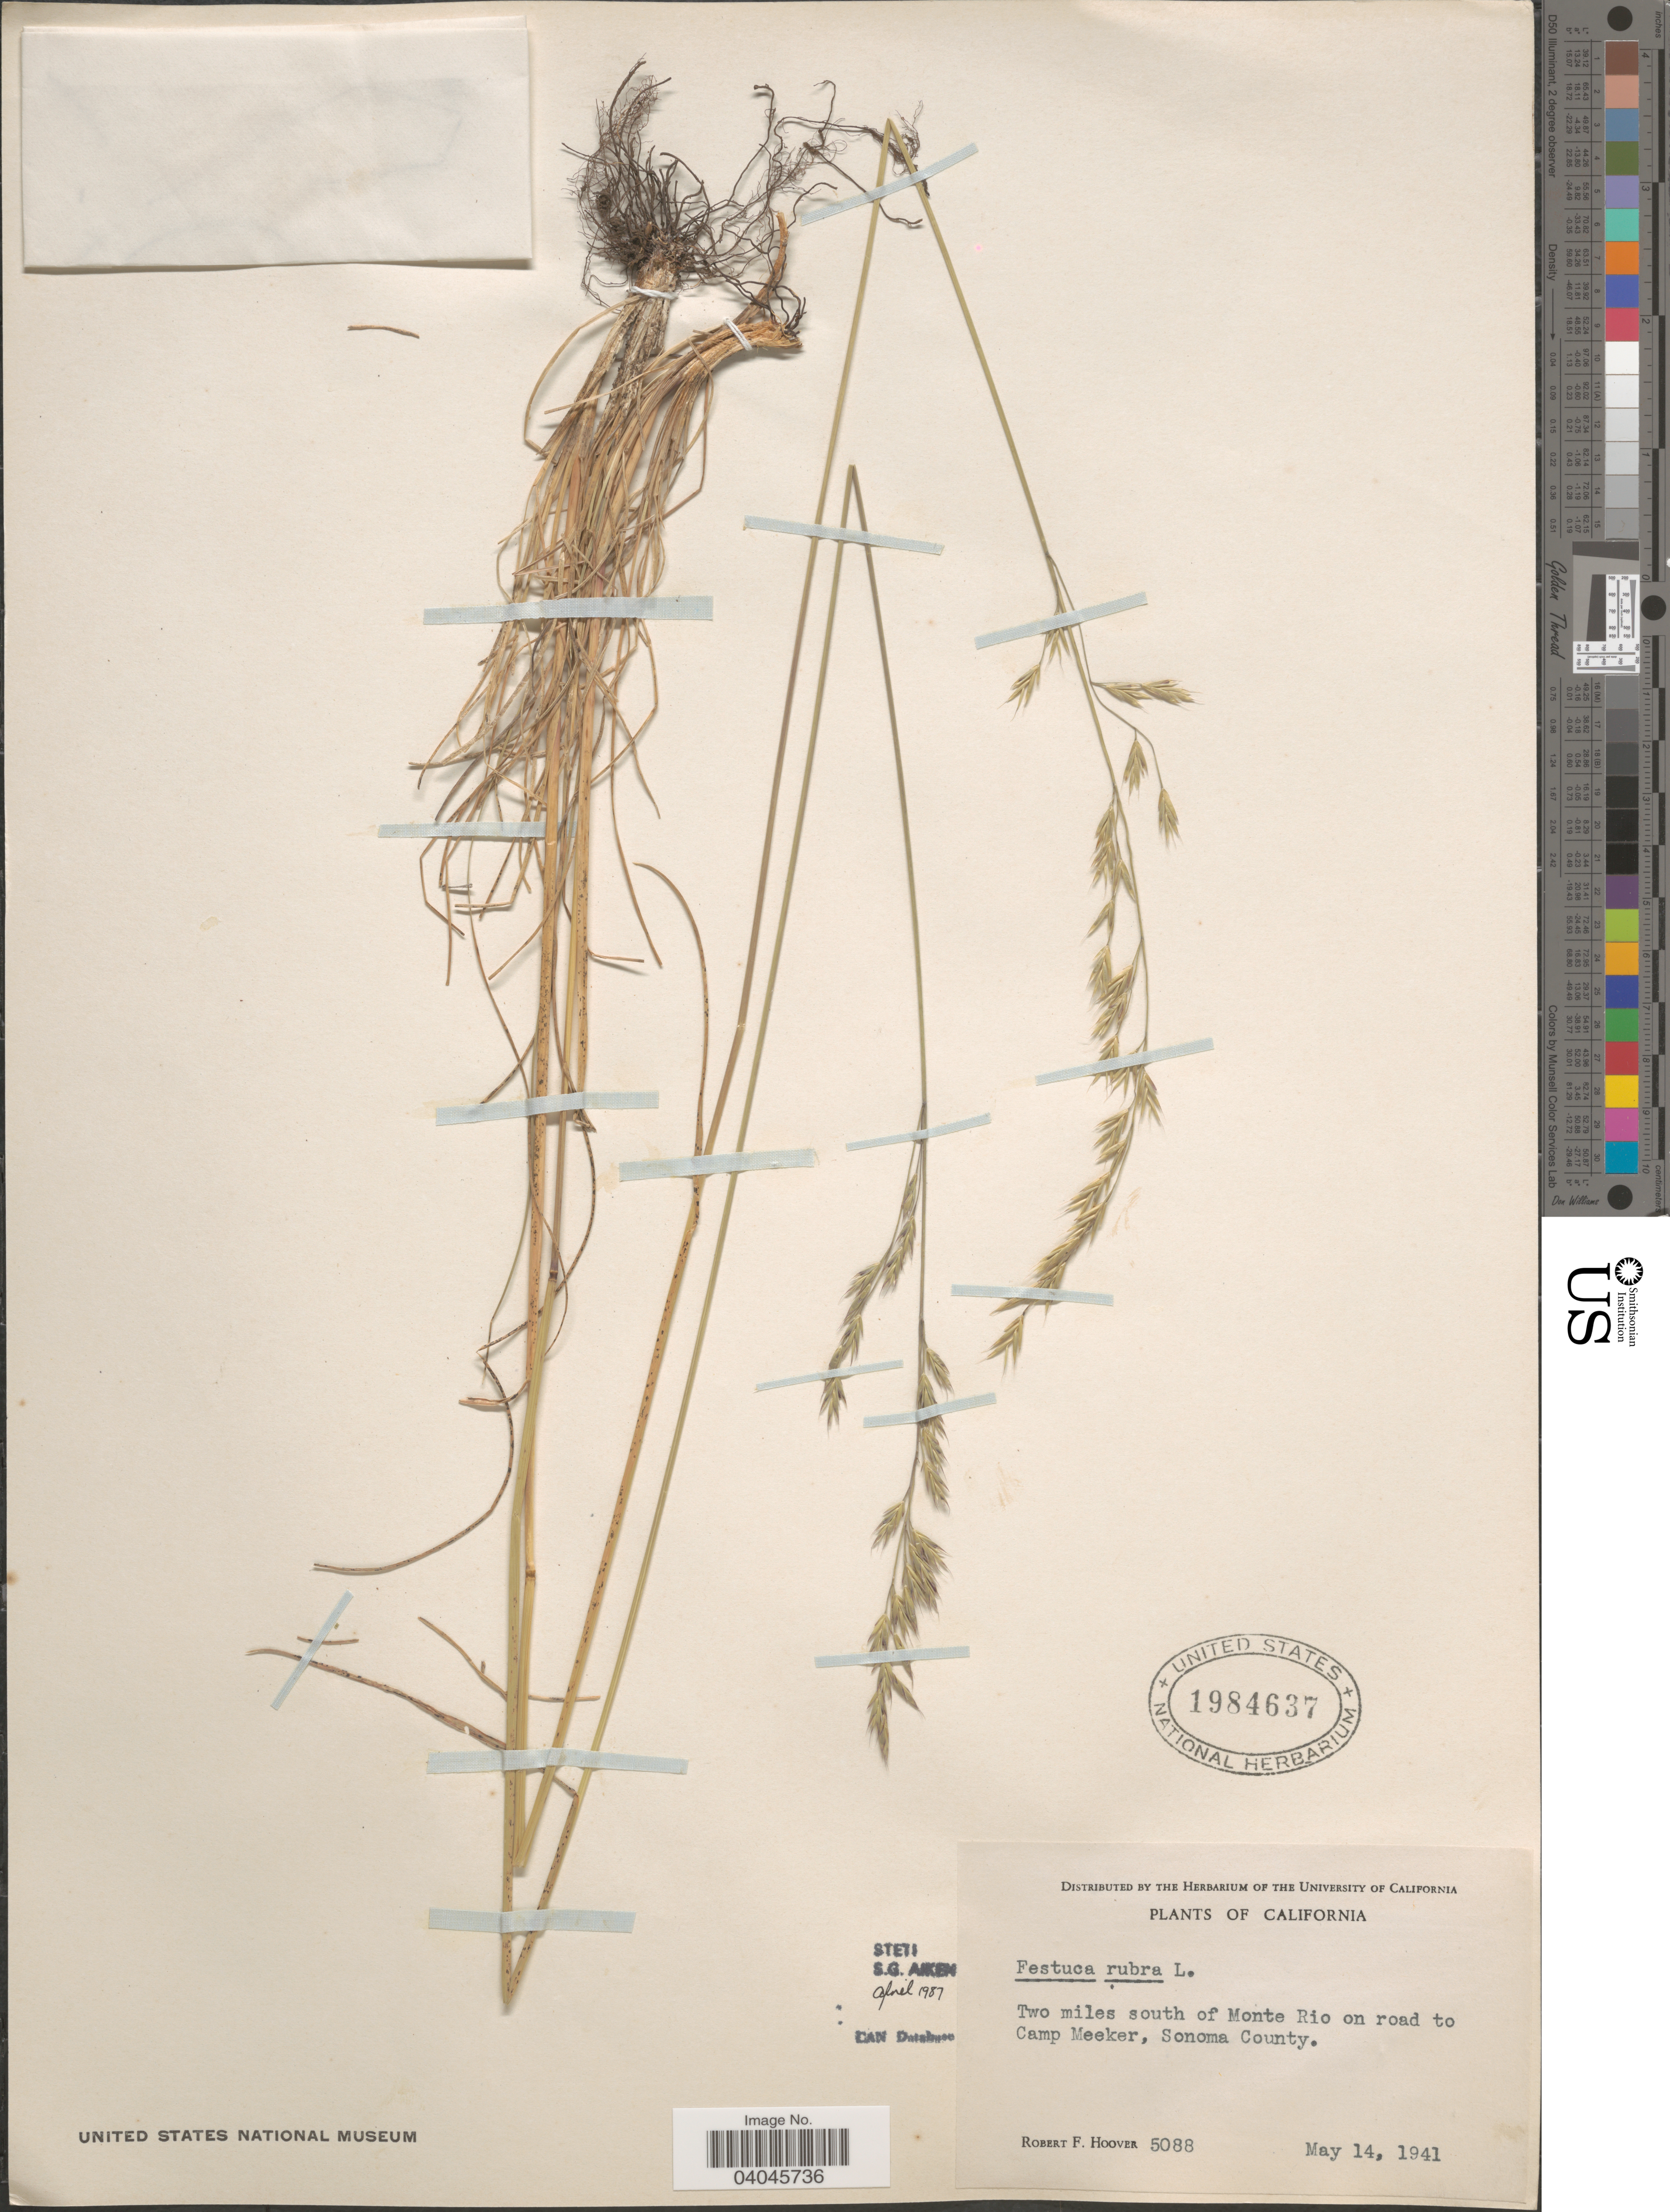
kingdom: Plantae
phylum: Tracheophyta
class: Liliopsida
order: Poales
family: Poaceae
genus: Festuca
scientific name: Festuca rubra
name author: L.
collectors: R. F. Hoover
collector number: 5088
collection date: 1941-05-14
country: United States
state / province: California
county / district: Sonoma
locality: Two miles south of Monte Rio on road to Camp Meeker, Sonoma County.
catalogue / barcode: US 1984637